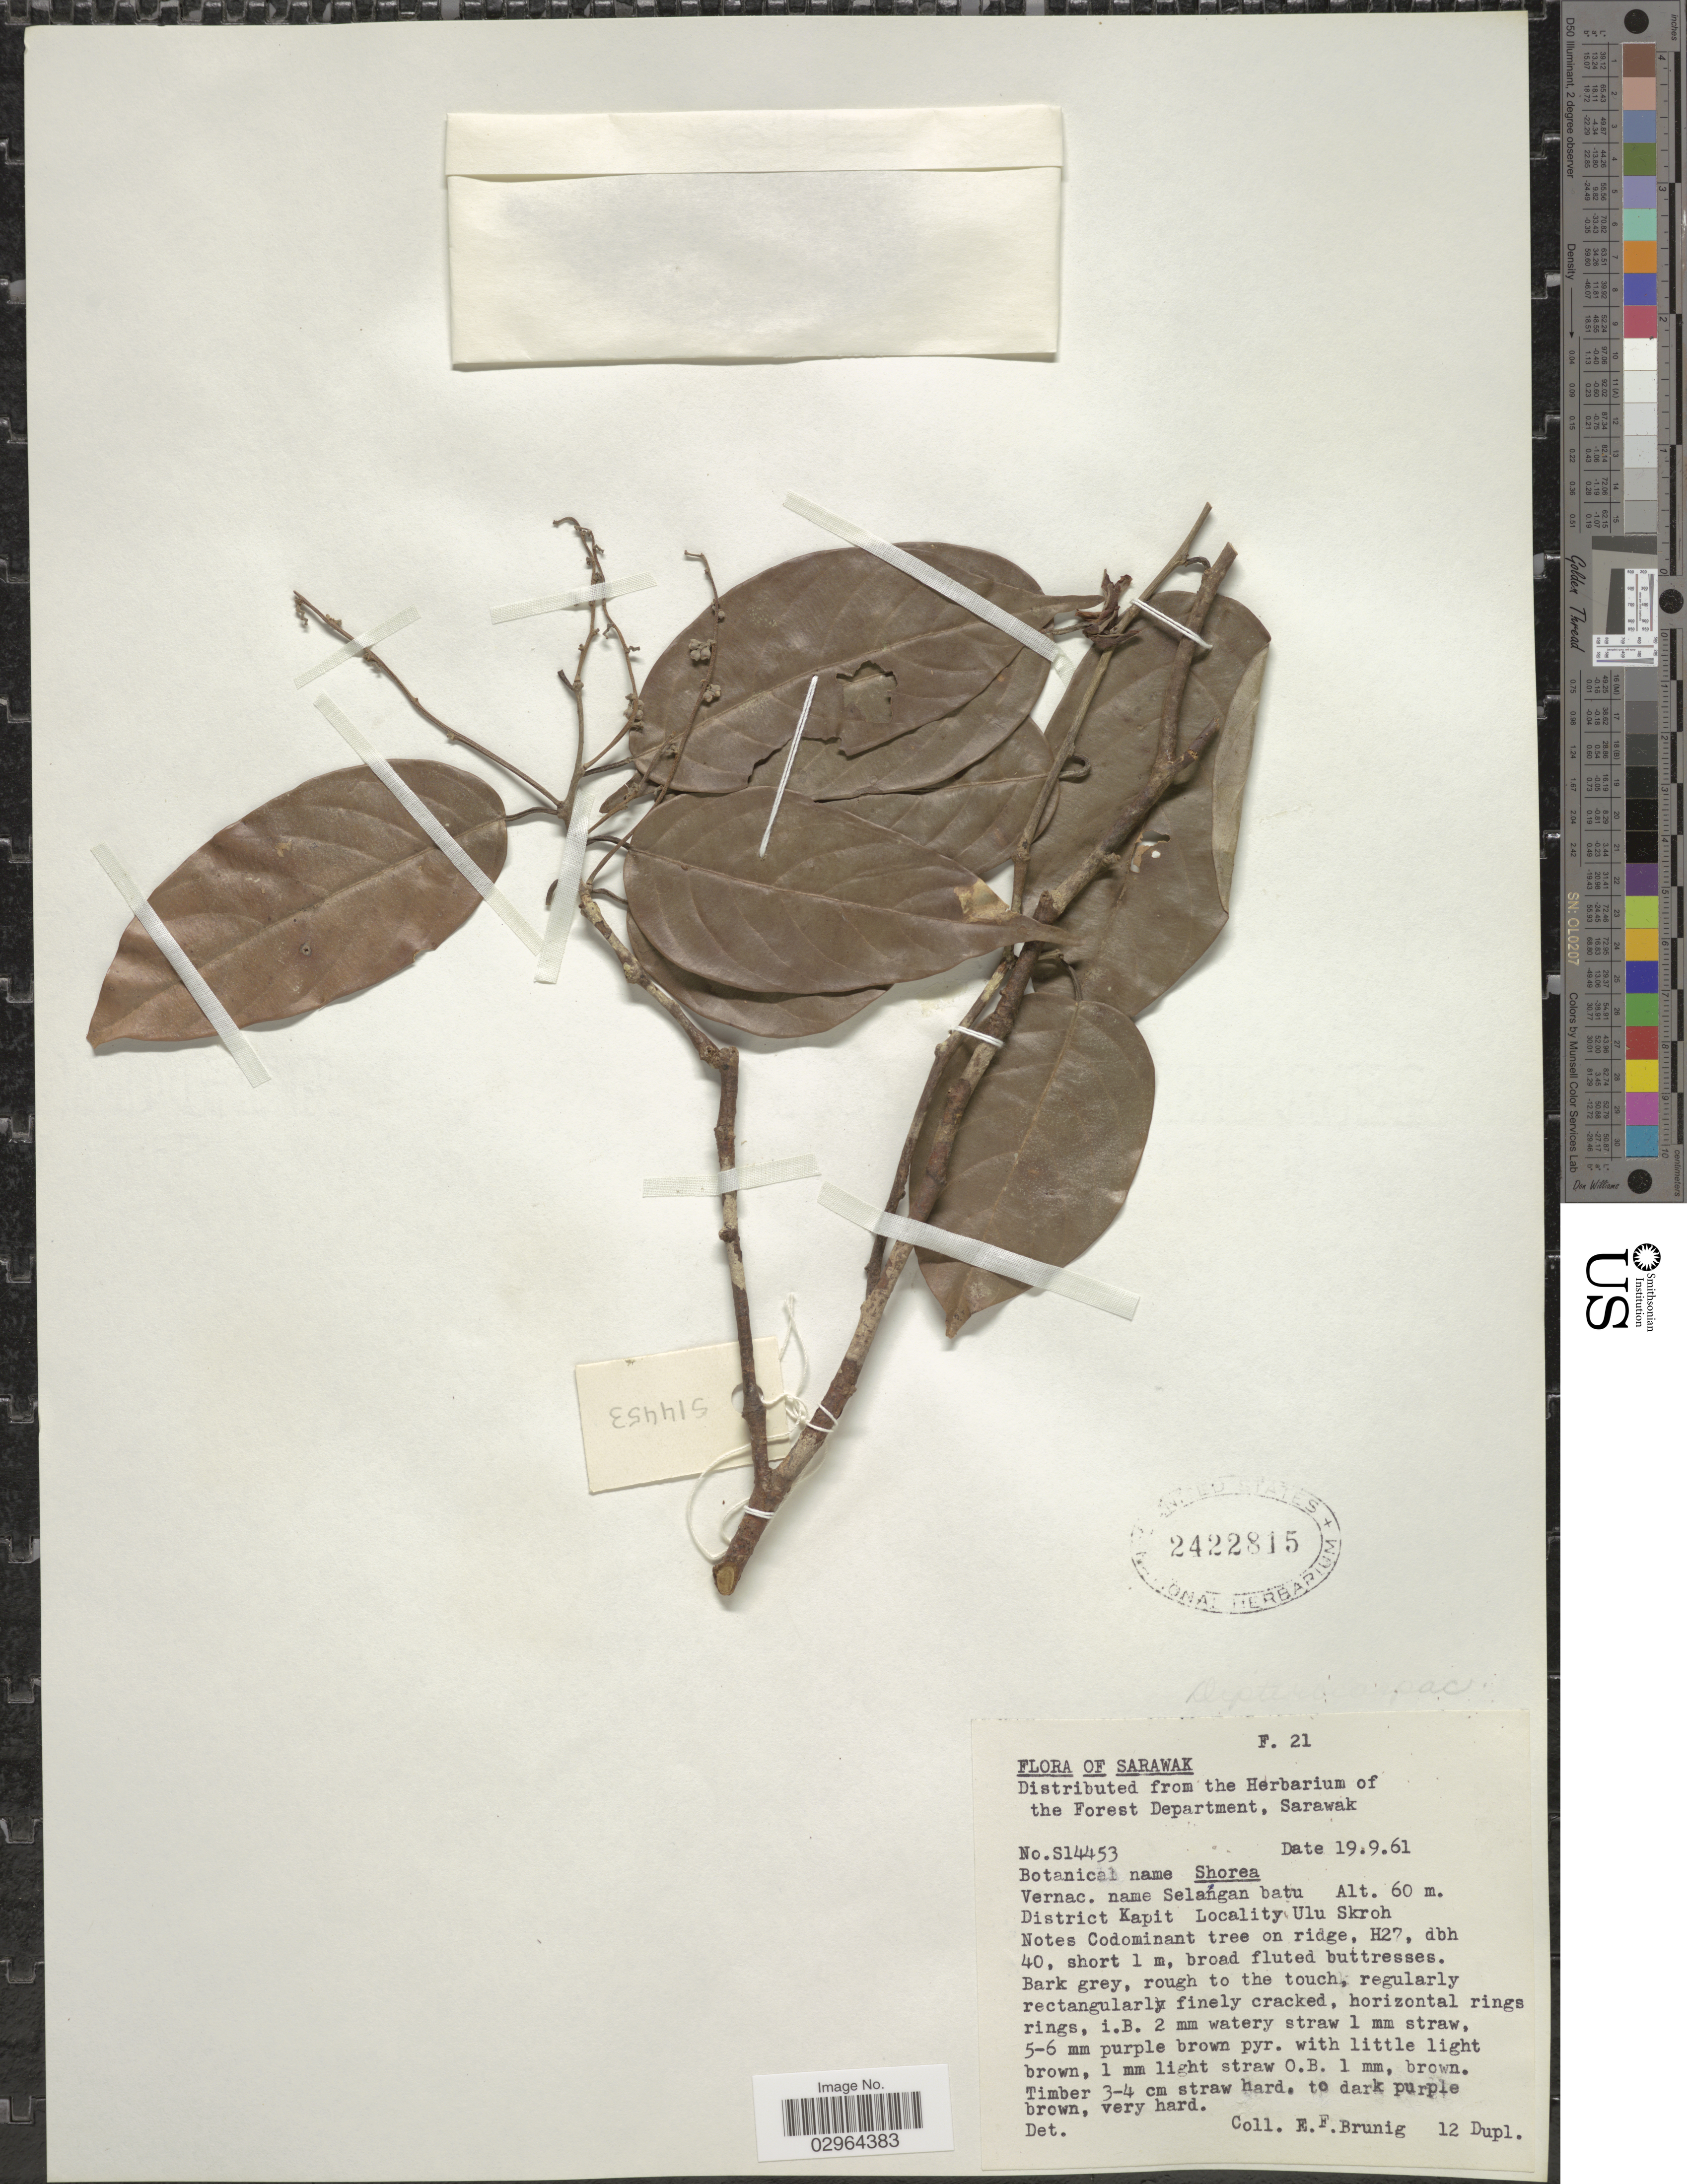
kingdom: Plantae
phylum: Tracheophyta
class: Magnoliopsida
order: Malvales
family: Dipterocarpaceae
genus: Shorea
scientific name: Shorea biawak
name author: P.S. Ashton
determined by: Ashton, P. S.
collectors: E. Brunig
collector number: S14453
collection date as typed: Transcribed d/m/y: 19/9/61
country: Malaysia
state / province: Sarawak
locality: District Kapit, Ulu Skroh.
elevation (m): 60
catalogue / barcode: US 2422815